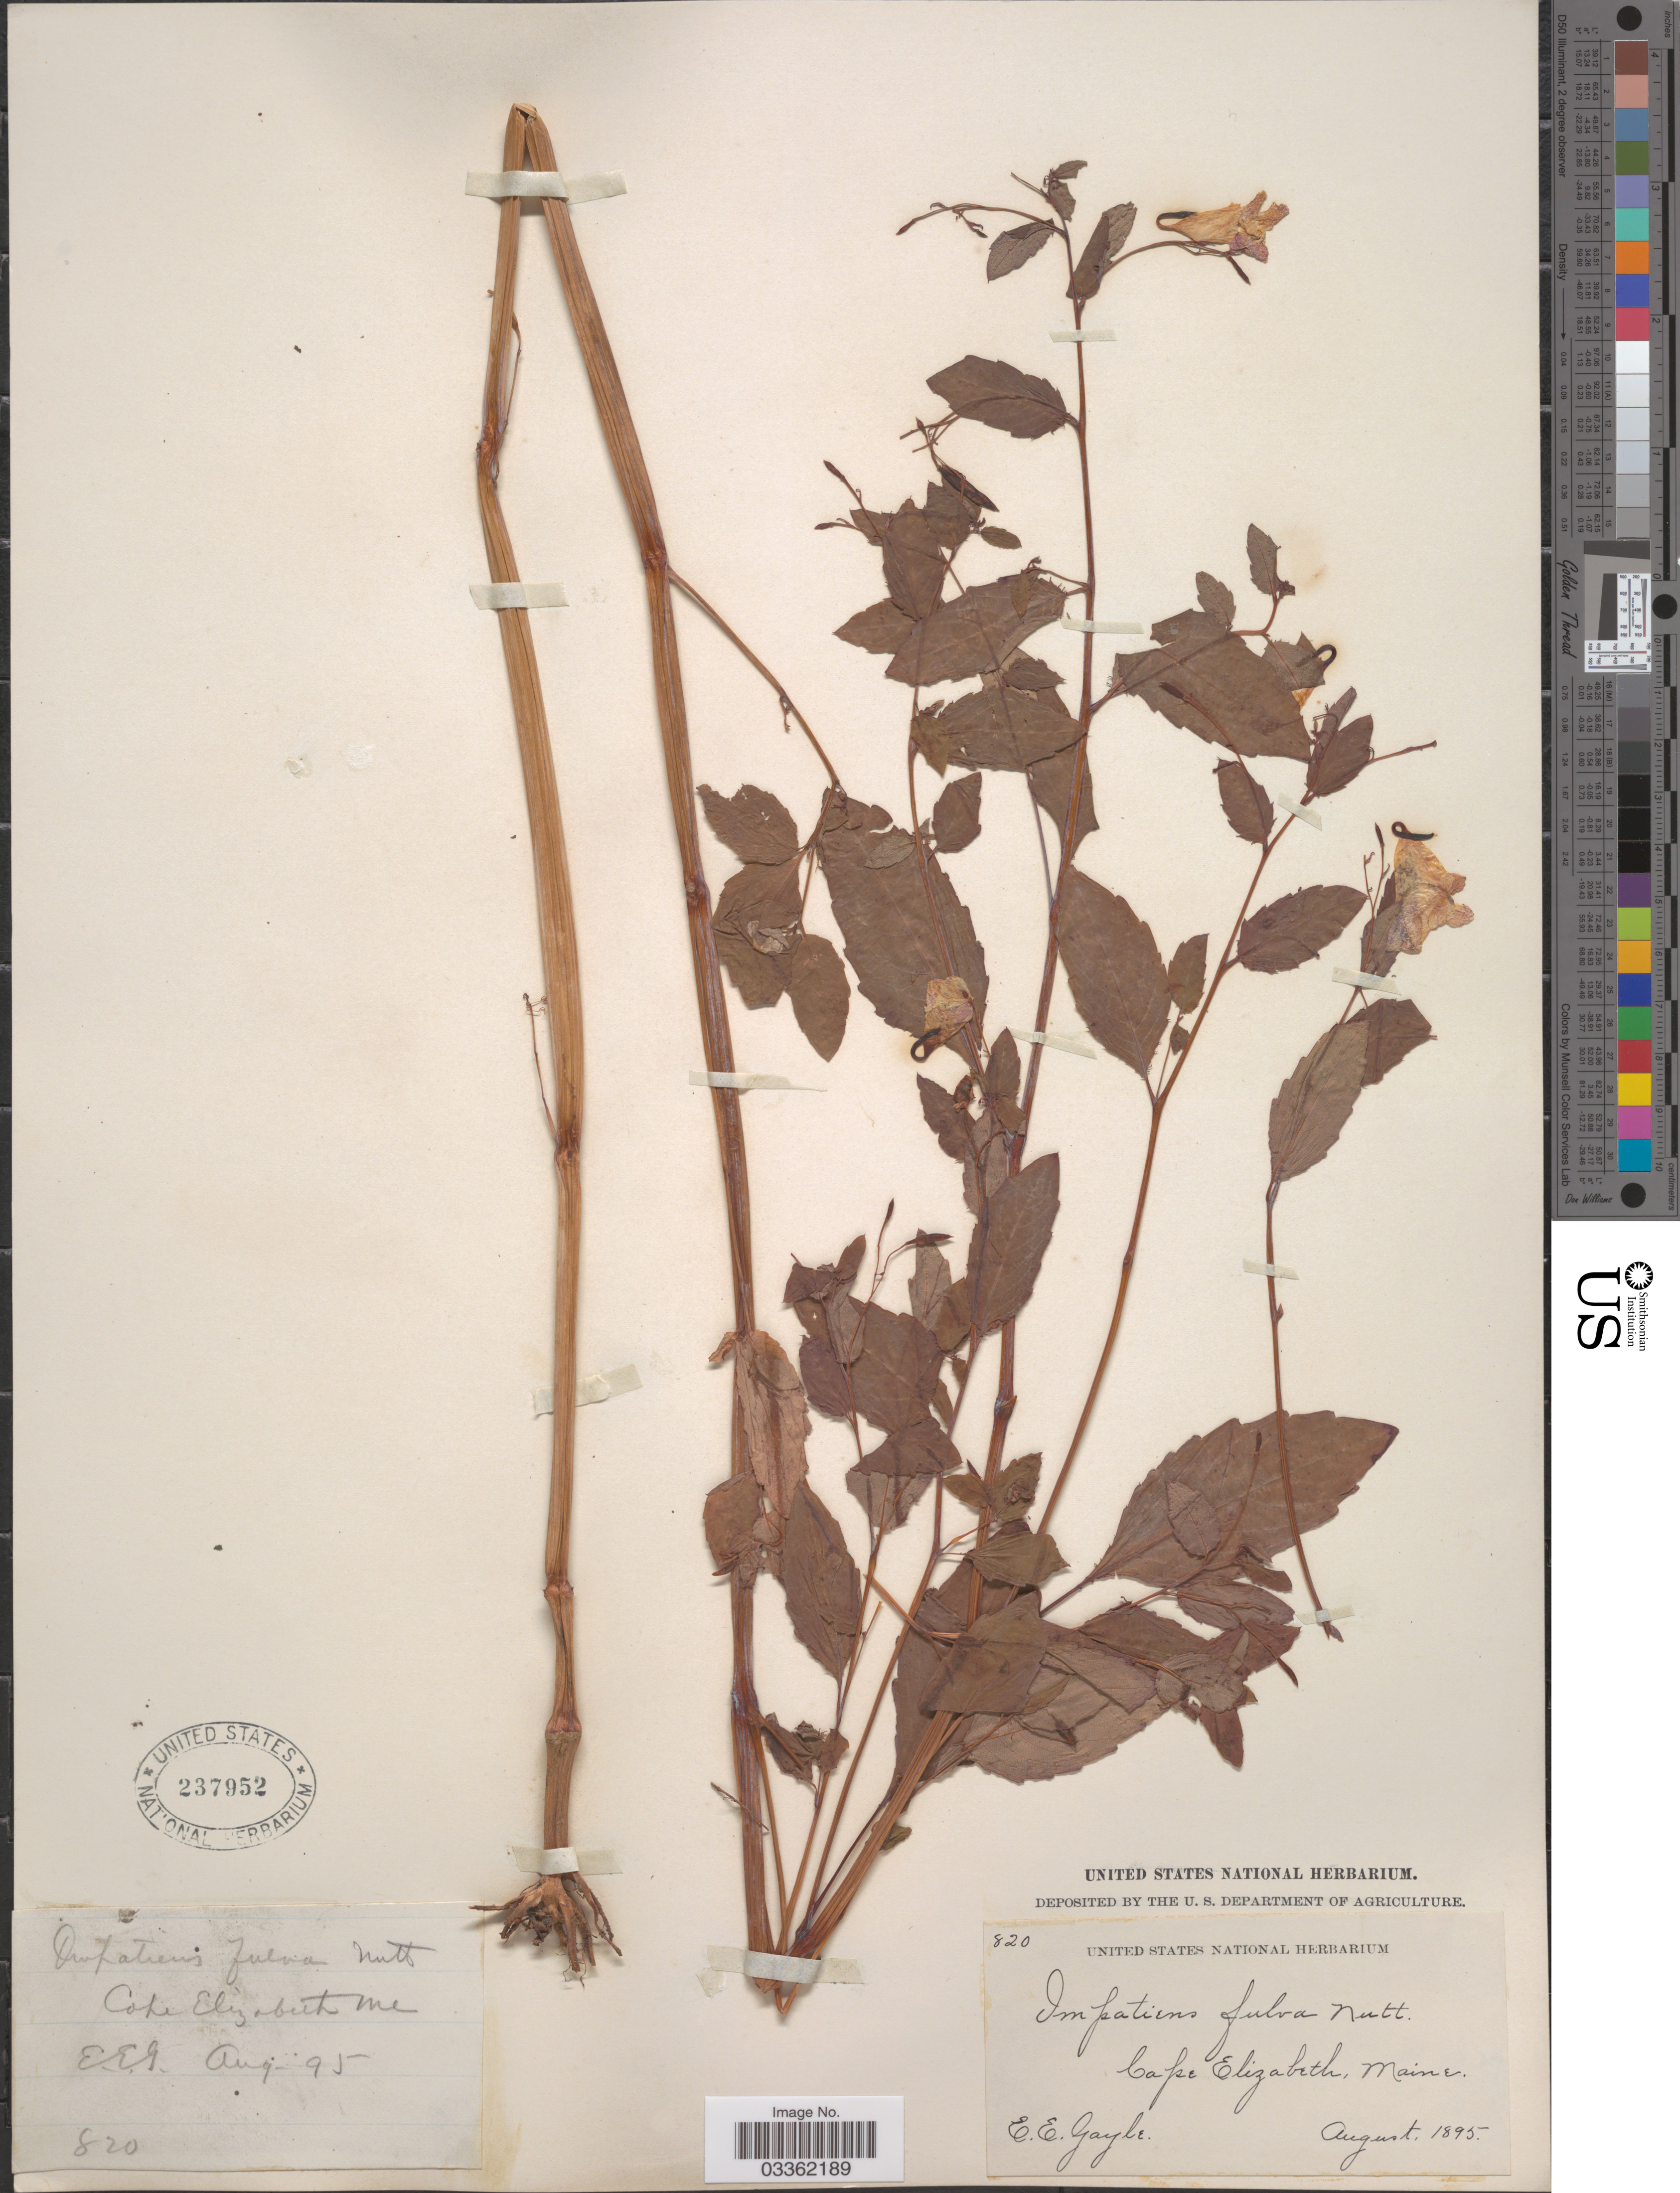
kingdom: Plantae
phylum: Tracheophyta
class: Magnoliopsida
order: Ericales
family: Balsaminaceae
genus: Impatiens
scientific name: Impatiens capensis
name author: Meerb.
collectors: E. Gayle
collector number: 820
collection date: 1895-08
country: United States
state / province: Maine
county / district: Cumberland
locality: Cape Elizabeth.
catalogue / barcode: US 237952